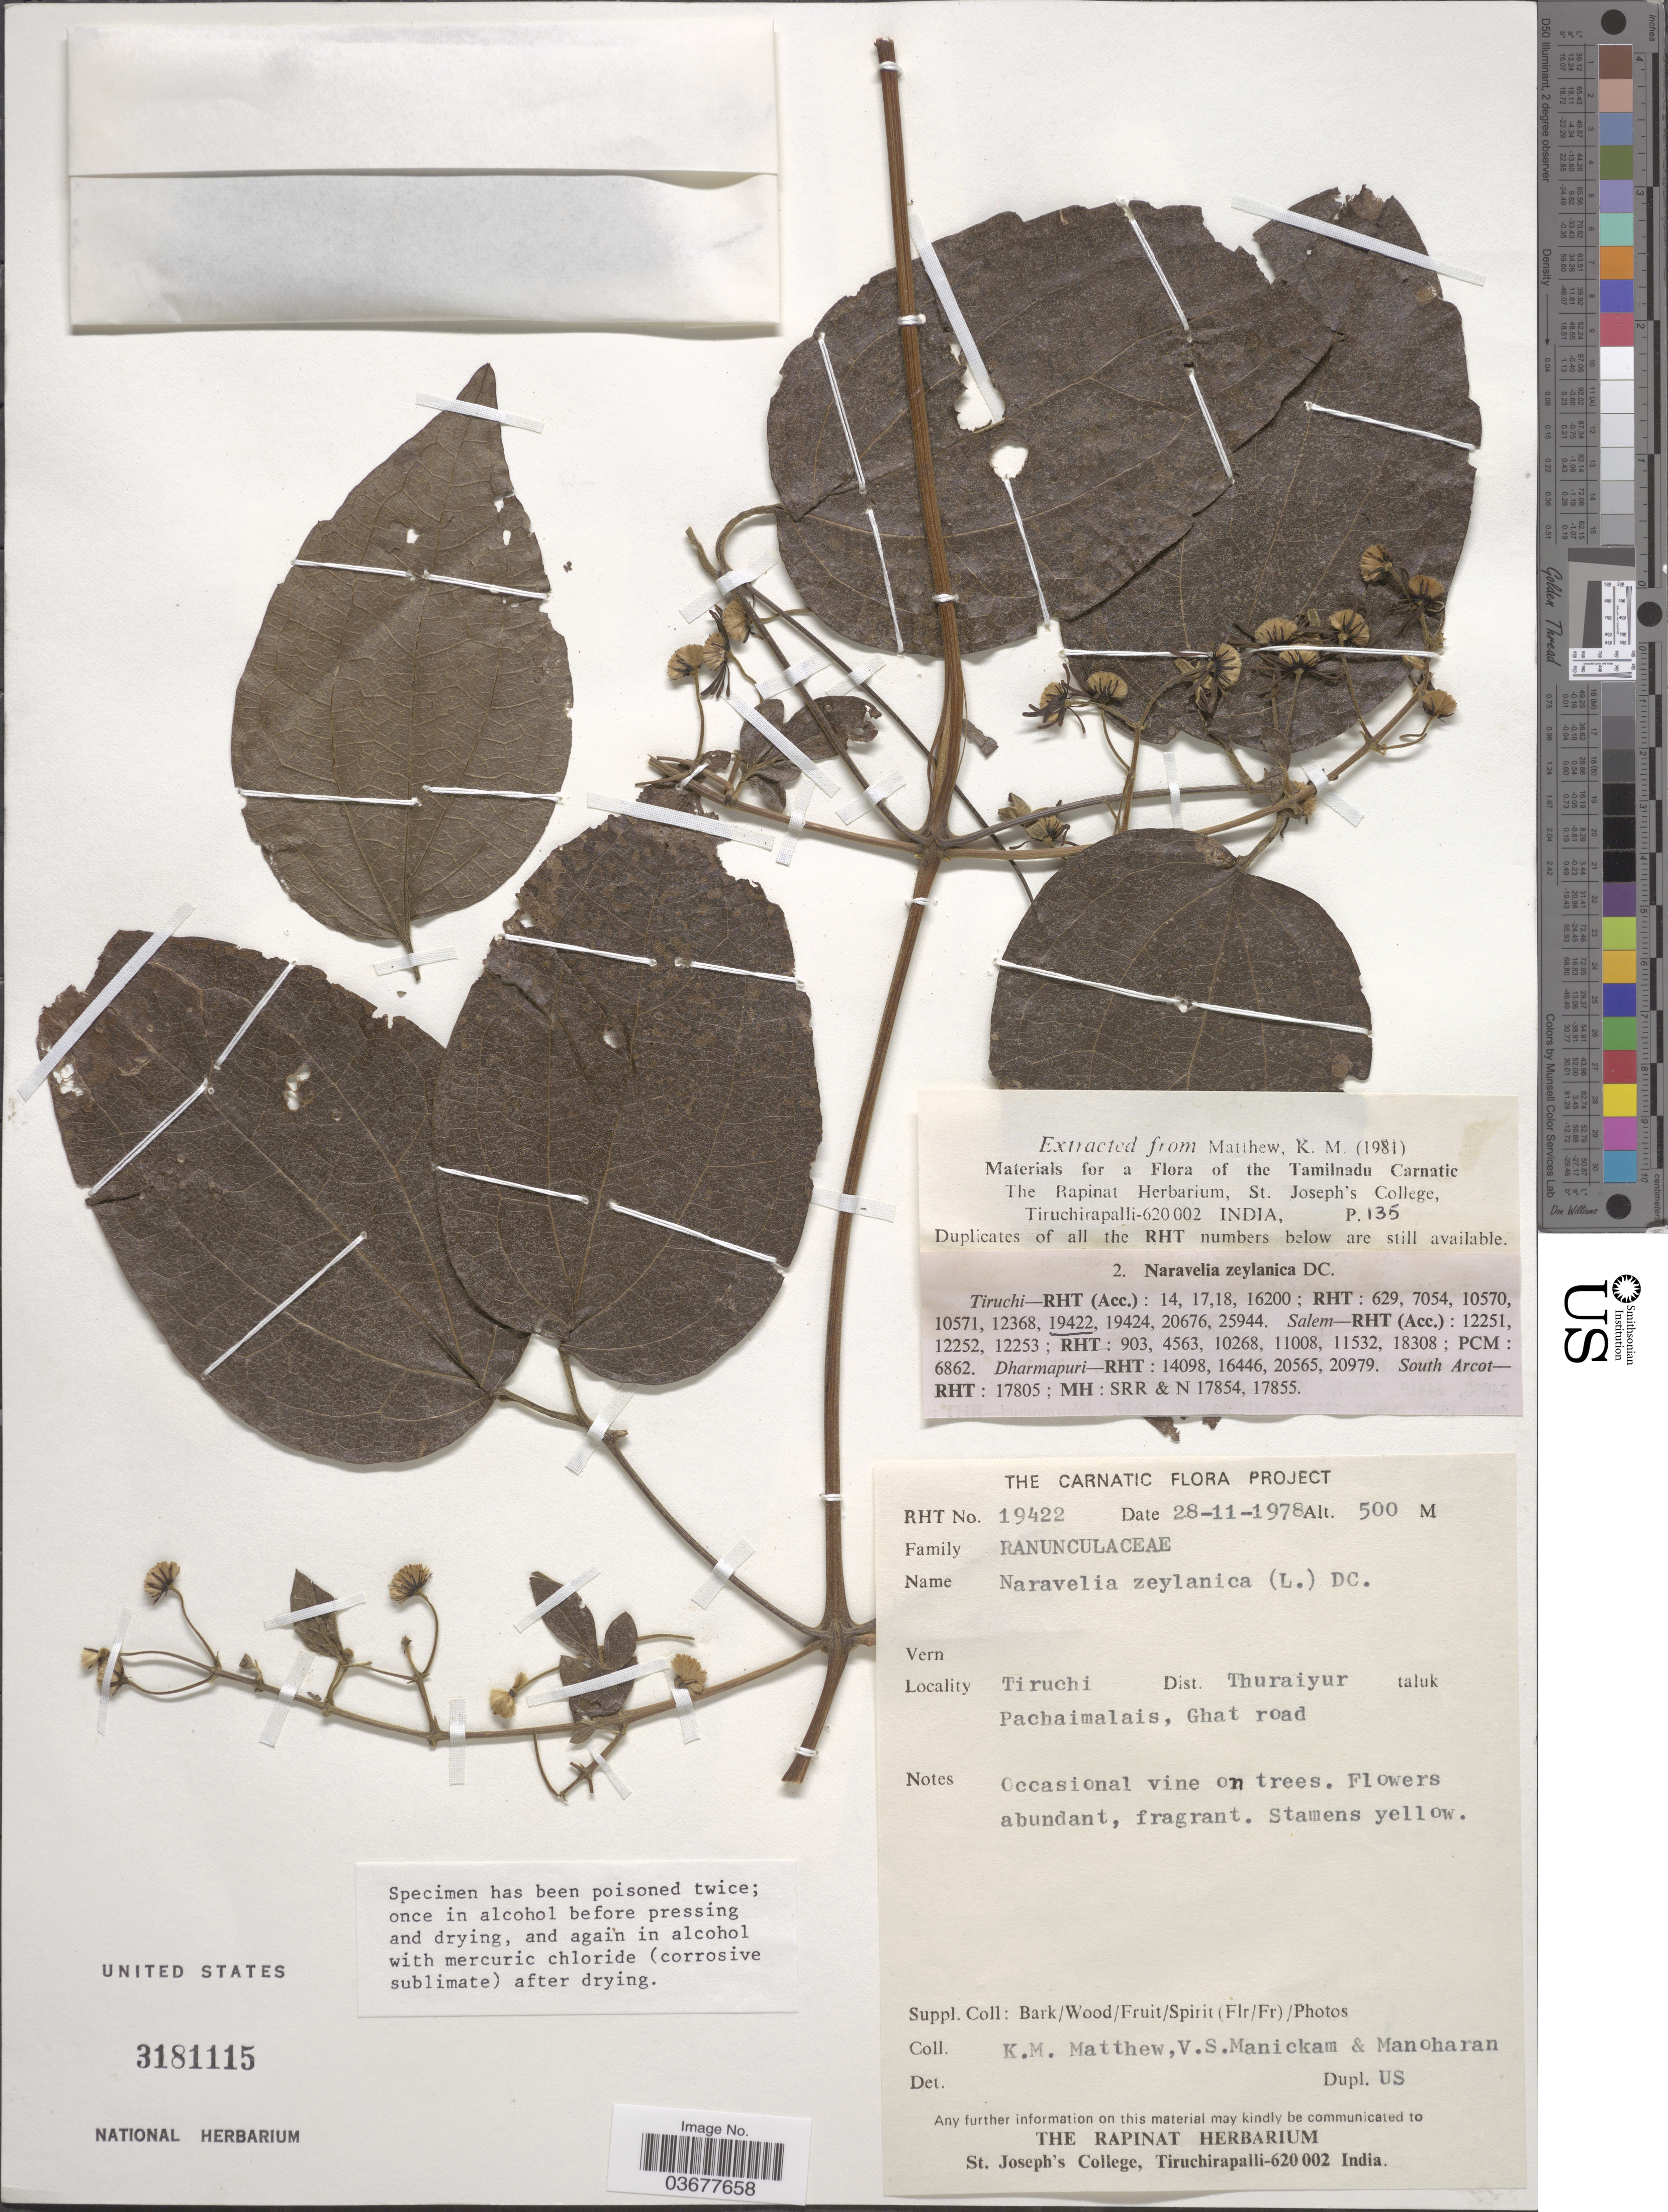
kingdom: Plantae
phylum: Tracheophyta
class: Magnoliopsida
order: Ranunculales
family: Ranunculaceae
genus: Clematis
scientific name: Clematis zeylanica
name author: (L.) Poir.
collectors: K. M. Matthew, V. Manickam & Manoharan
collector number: RHT19422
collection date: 1978-11-28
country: India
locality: Tiruchi Dist. Thuraiyur taluk Pachaimalais, Ghat road. The Carnatic.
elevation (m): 500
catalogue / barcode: US 3181115